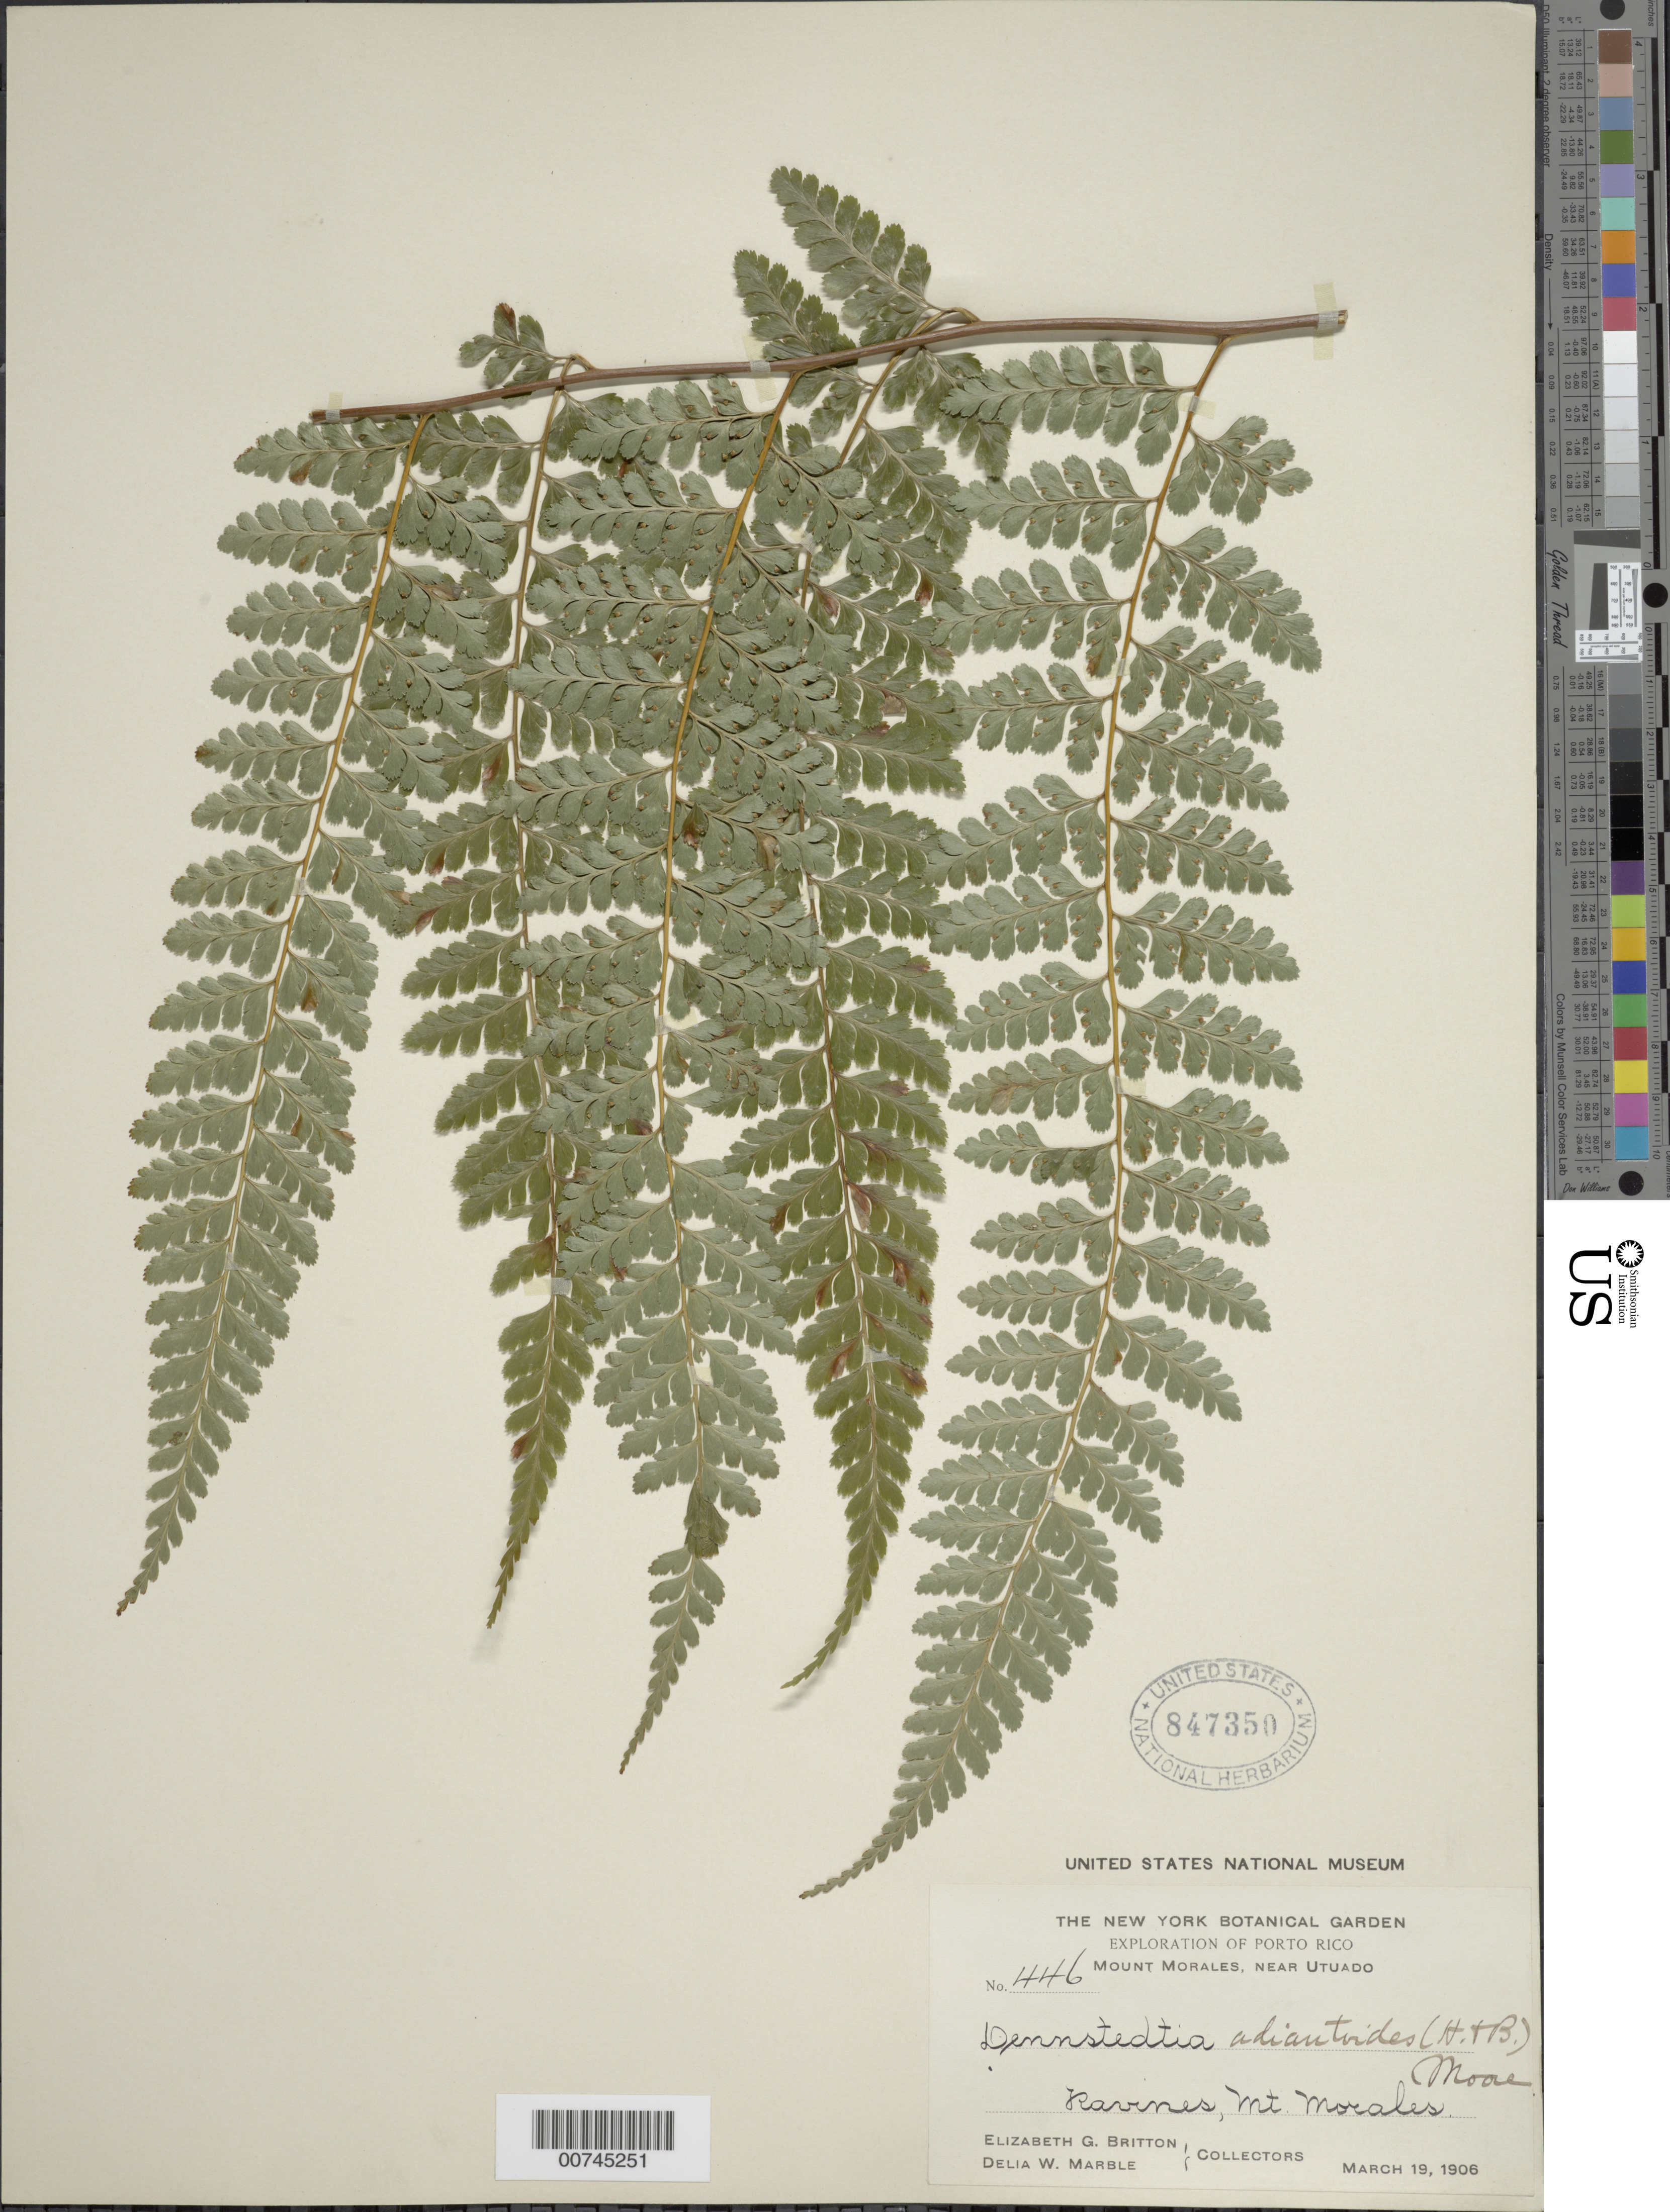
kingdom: Plantae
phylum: Tracheophyta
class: Polypodiopsida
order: Polypodiales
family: Dennstaedtiaceae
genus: Dennstaedtia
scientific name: Dennstaedtia bipinnata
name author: (Cav.) Maxon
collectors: E. G. Britton & D. W. Marble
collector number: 446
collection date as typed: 19 Mar 1906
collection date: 1906-03-19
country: Puerto Rico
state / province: Utuado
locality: Mount Morales, near Utuado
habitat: Ravines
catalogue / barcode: US 847350